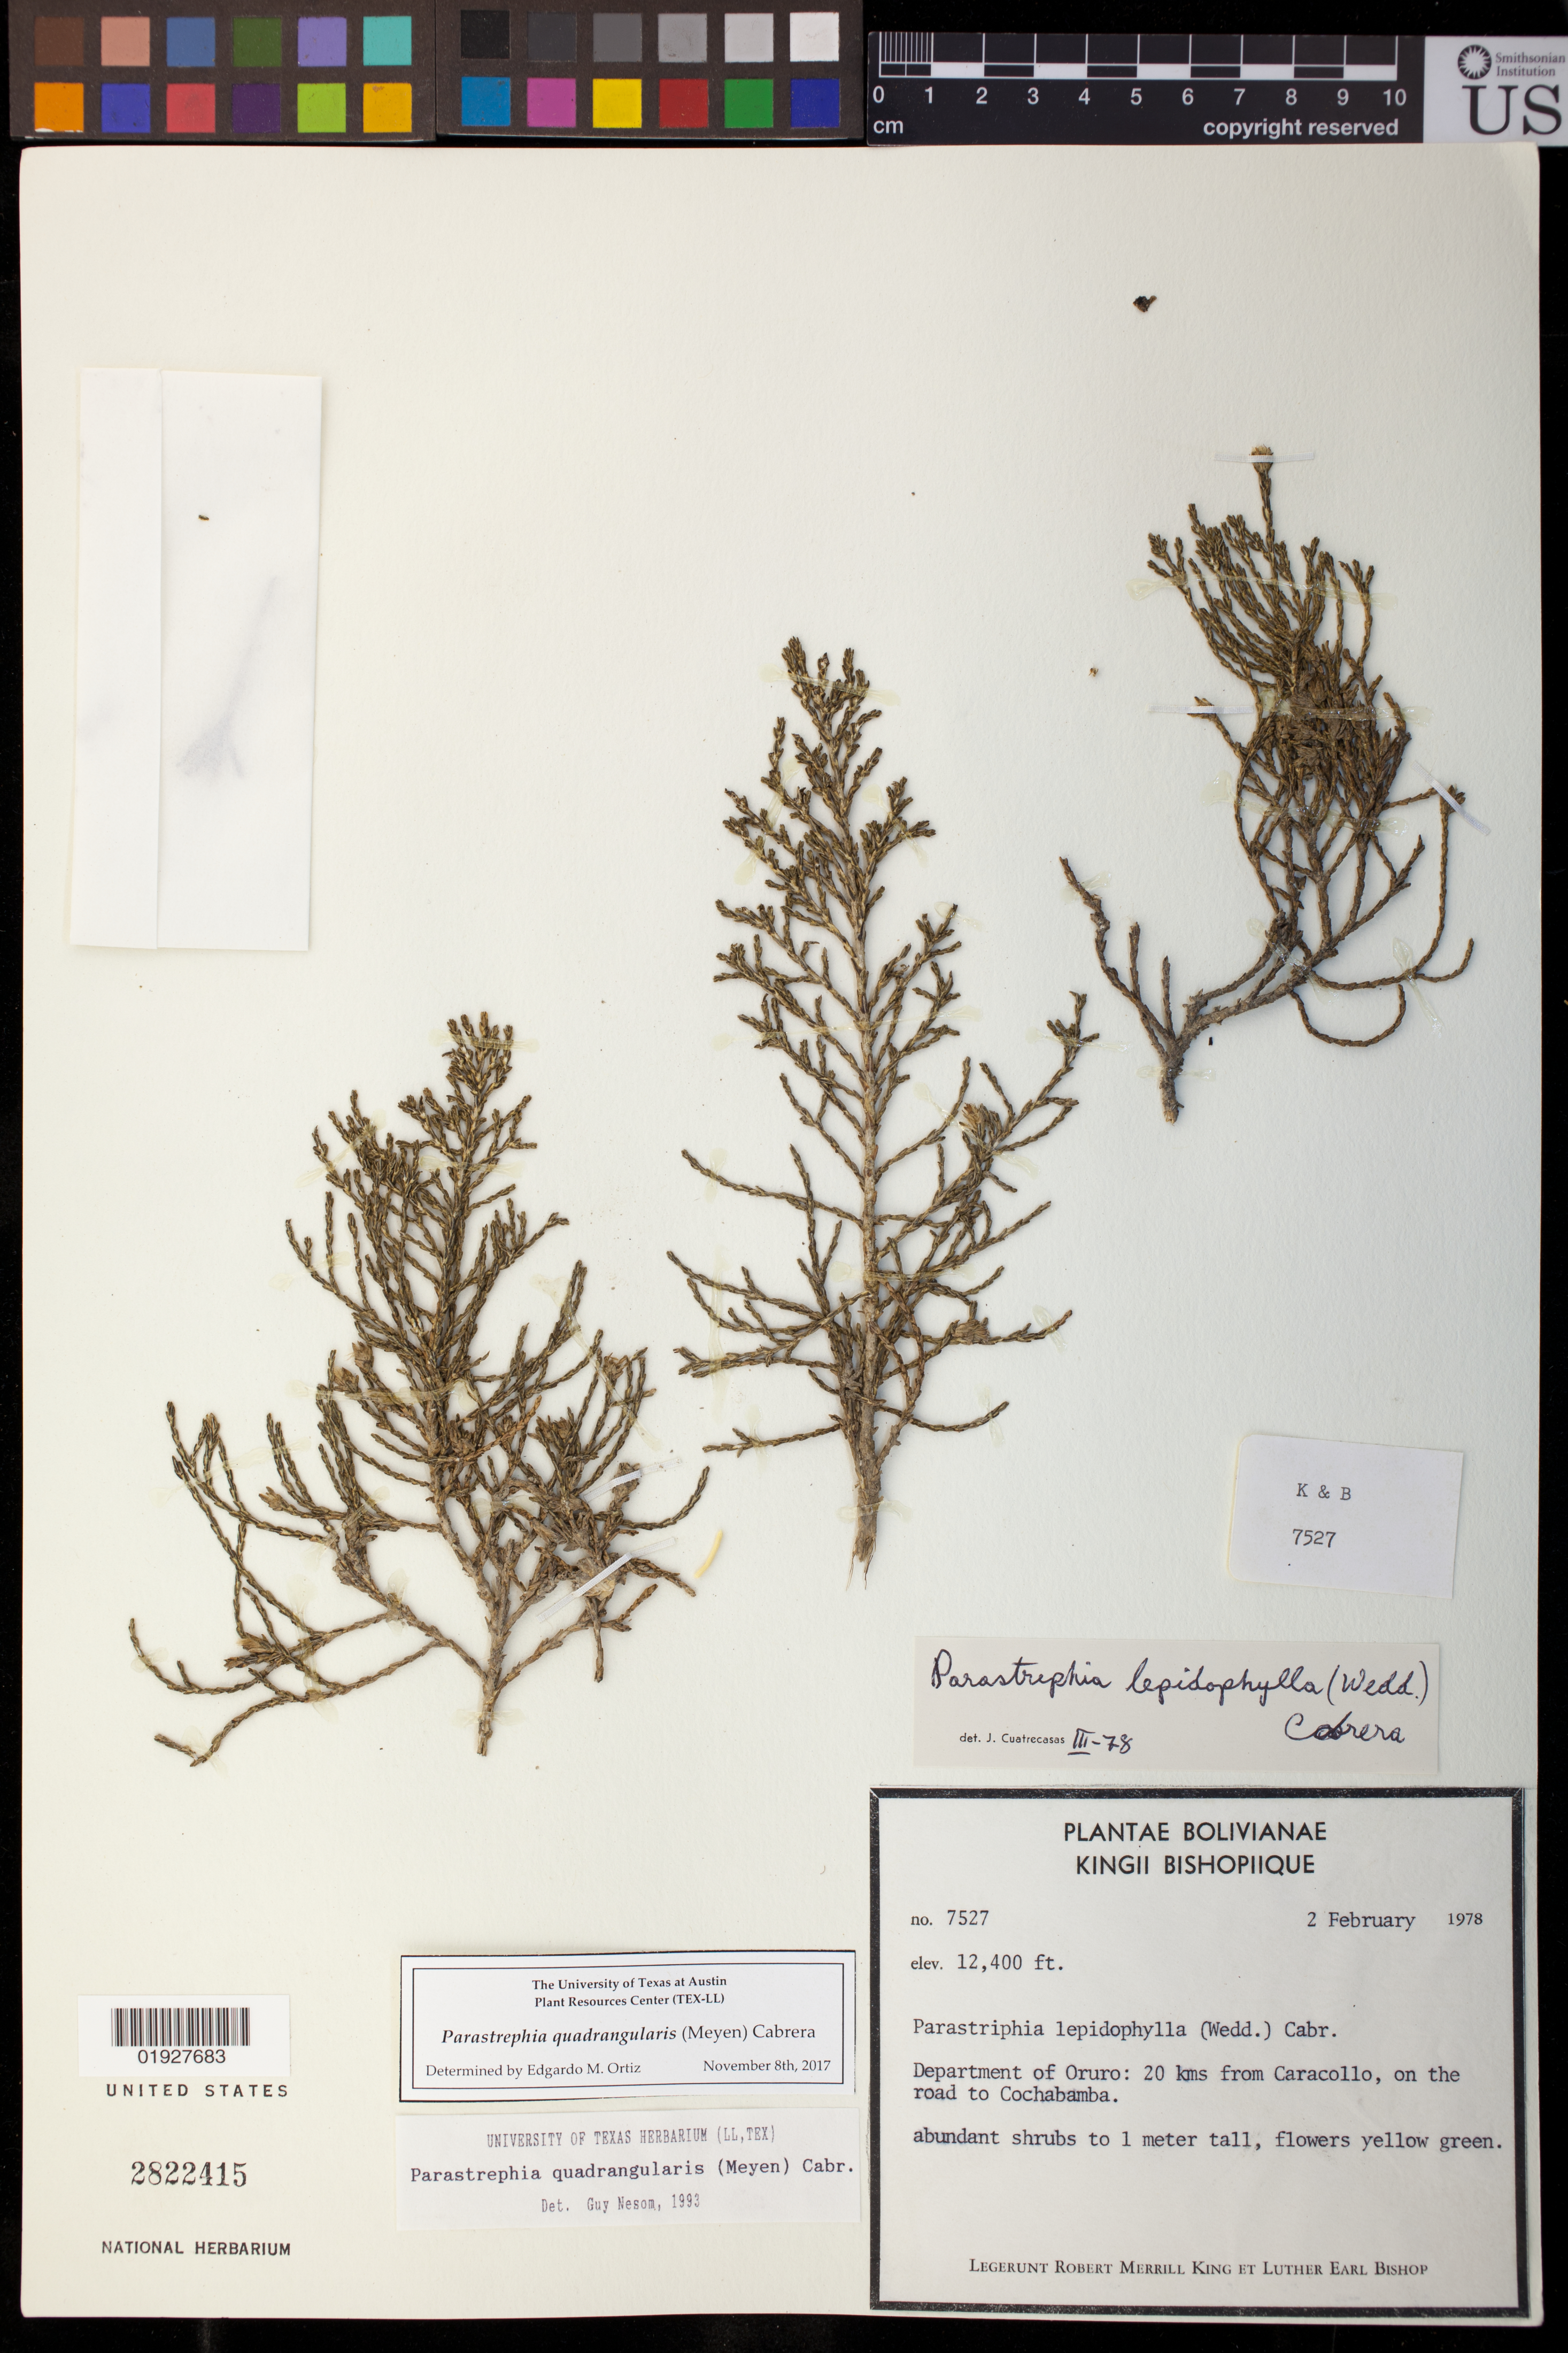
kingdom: Plantae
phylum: Tracheophyta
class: Magnoliopsida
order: Asterales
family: Asteraceae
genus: Parastrephia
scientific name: Parastrephia quadrangularis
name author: (Meyen) Cabrera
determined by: Ortiz, E. M.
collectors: R. M. King & L. E. Bishop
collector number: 7527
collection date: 1978-02-02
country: Bolivia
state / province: Oruro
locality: Department of Oruro: 20 kms from Caracollo, on the road to Cochabamba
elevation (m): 3780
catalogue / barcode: US 2822415